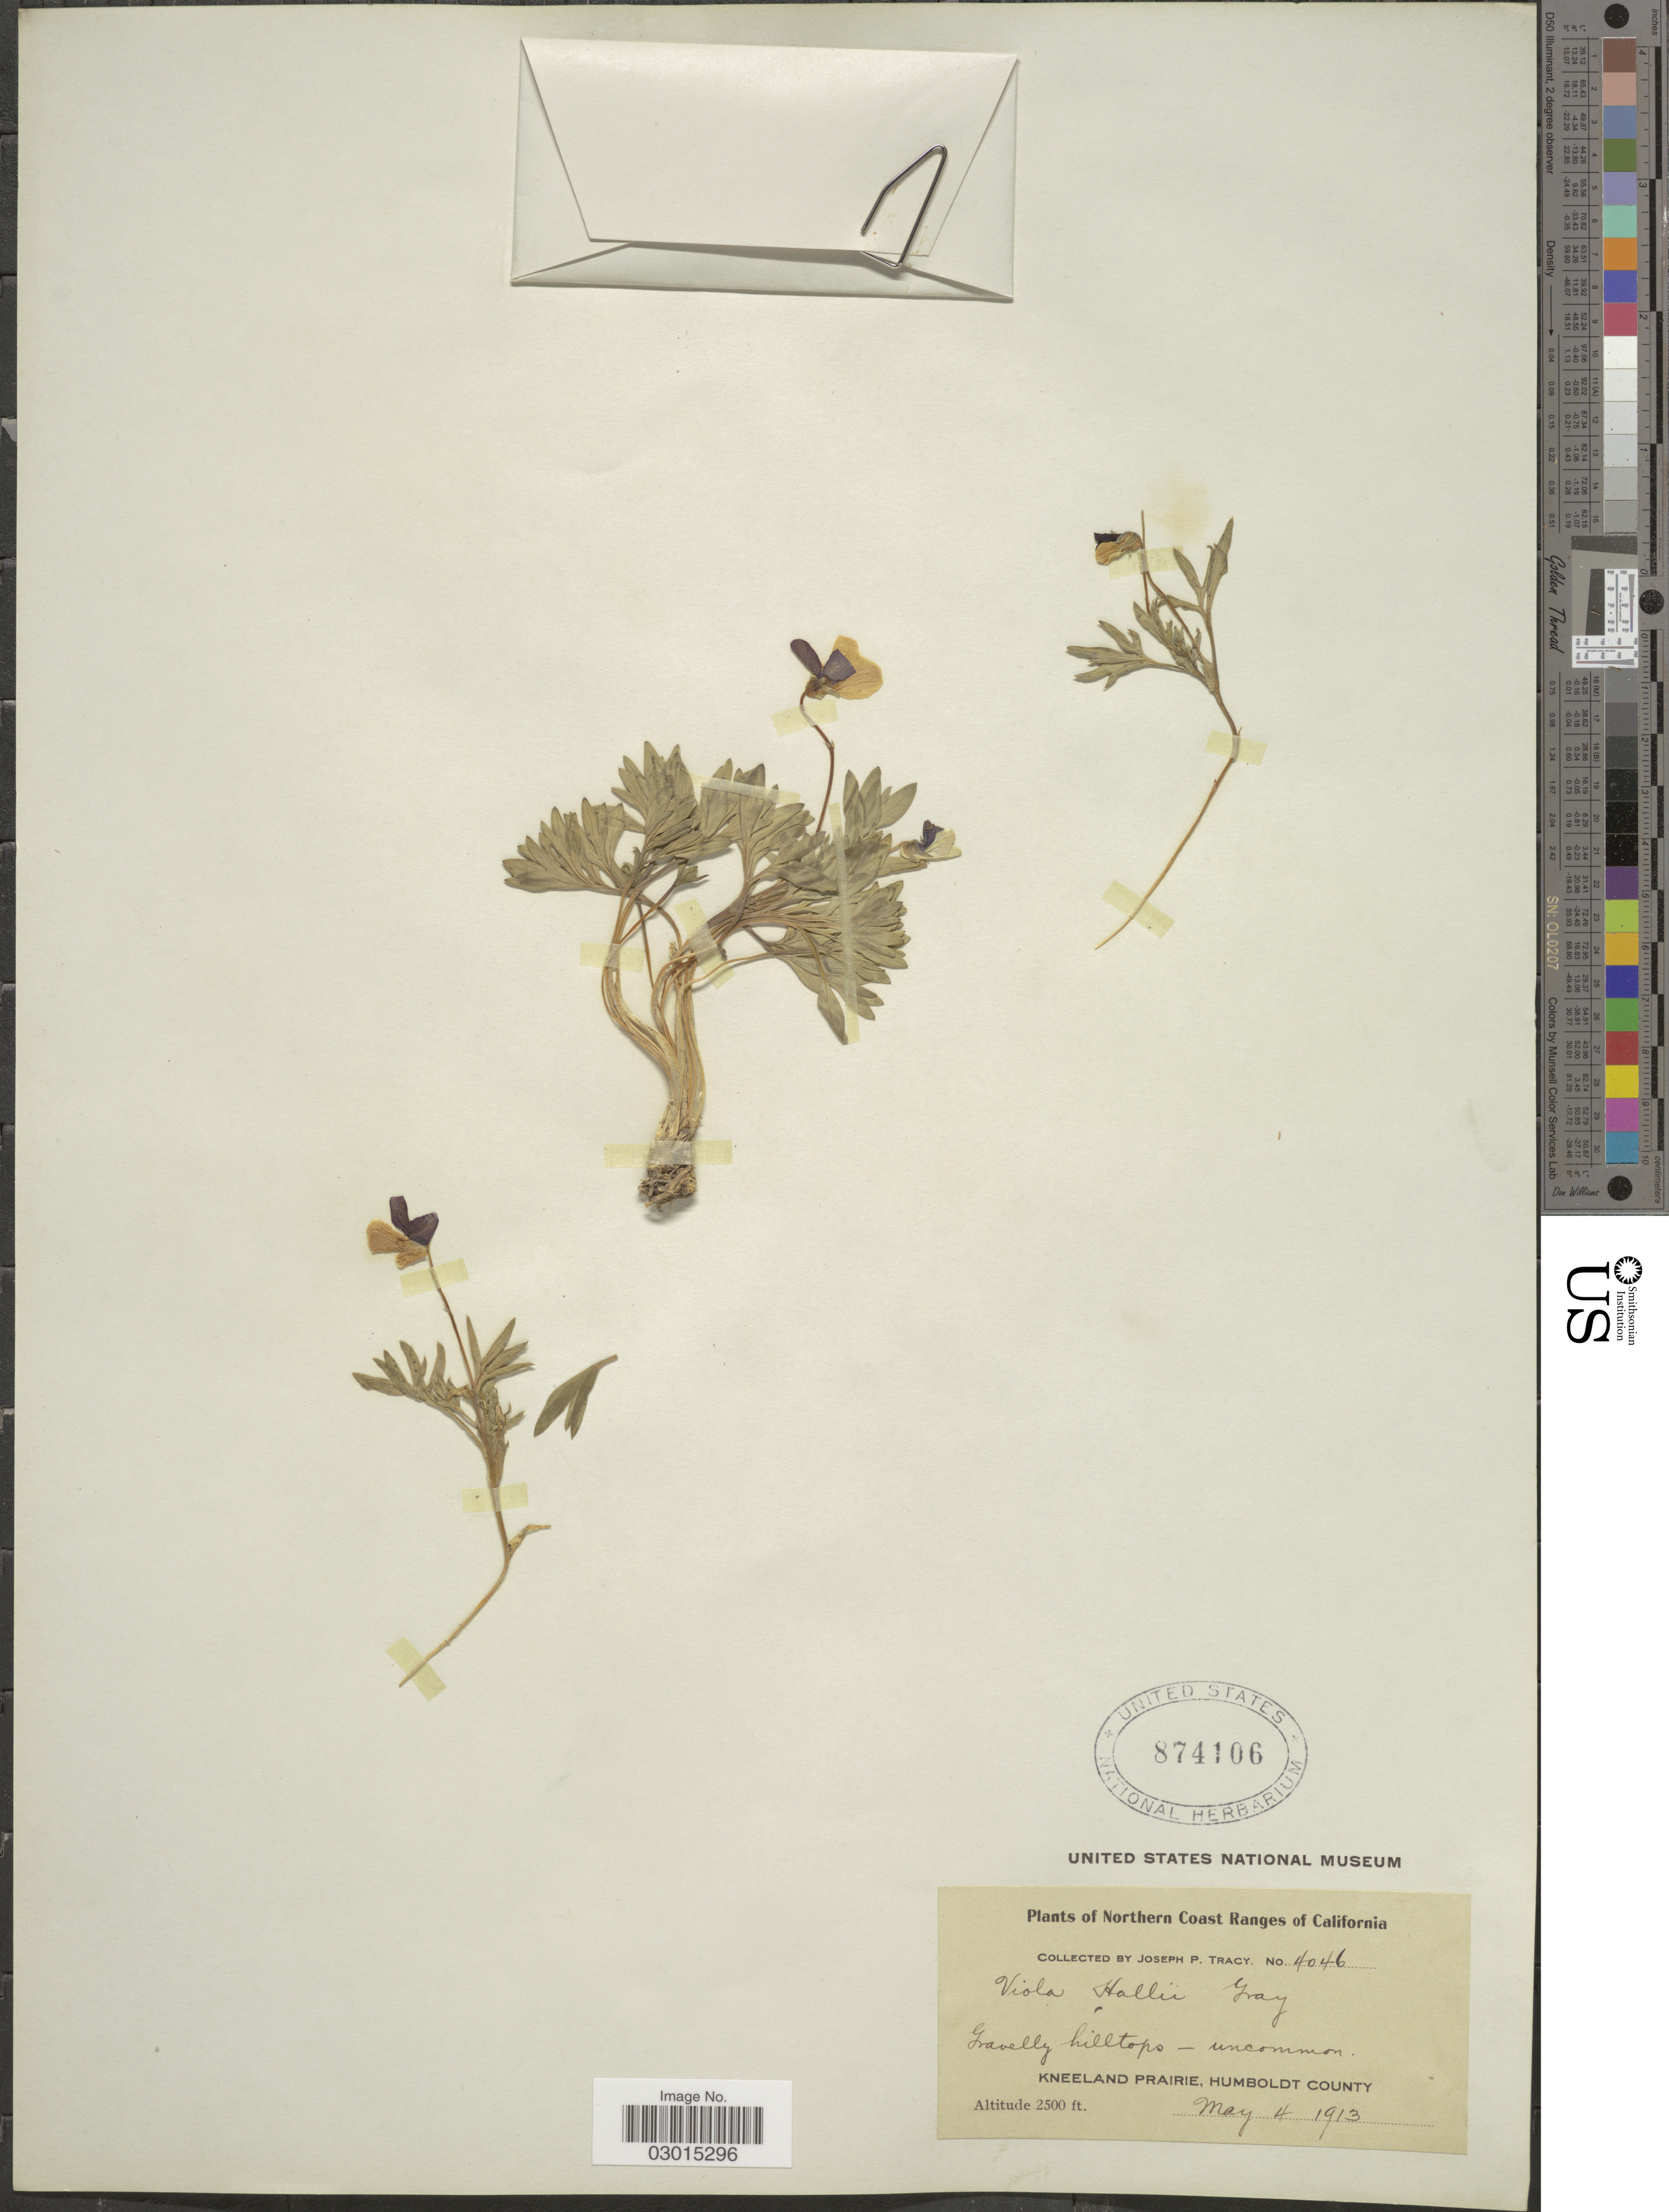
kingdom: Plantae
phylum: Tracheophyta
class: Magnoliopsida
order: Malpighiales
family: Violaceae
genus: Viola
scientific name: Viola hallii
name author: A. Gray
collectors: J. Tracy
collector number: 4046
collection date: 1913-05-04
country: United States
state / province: California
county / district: Humboldt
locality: Northern Coast Ranges of California. Kneeland Prairie, Humboldt County.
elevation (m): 762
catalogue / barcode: US 874106